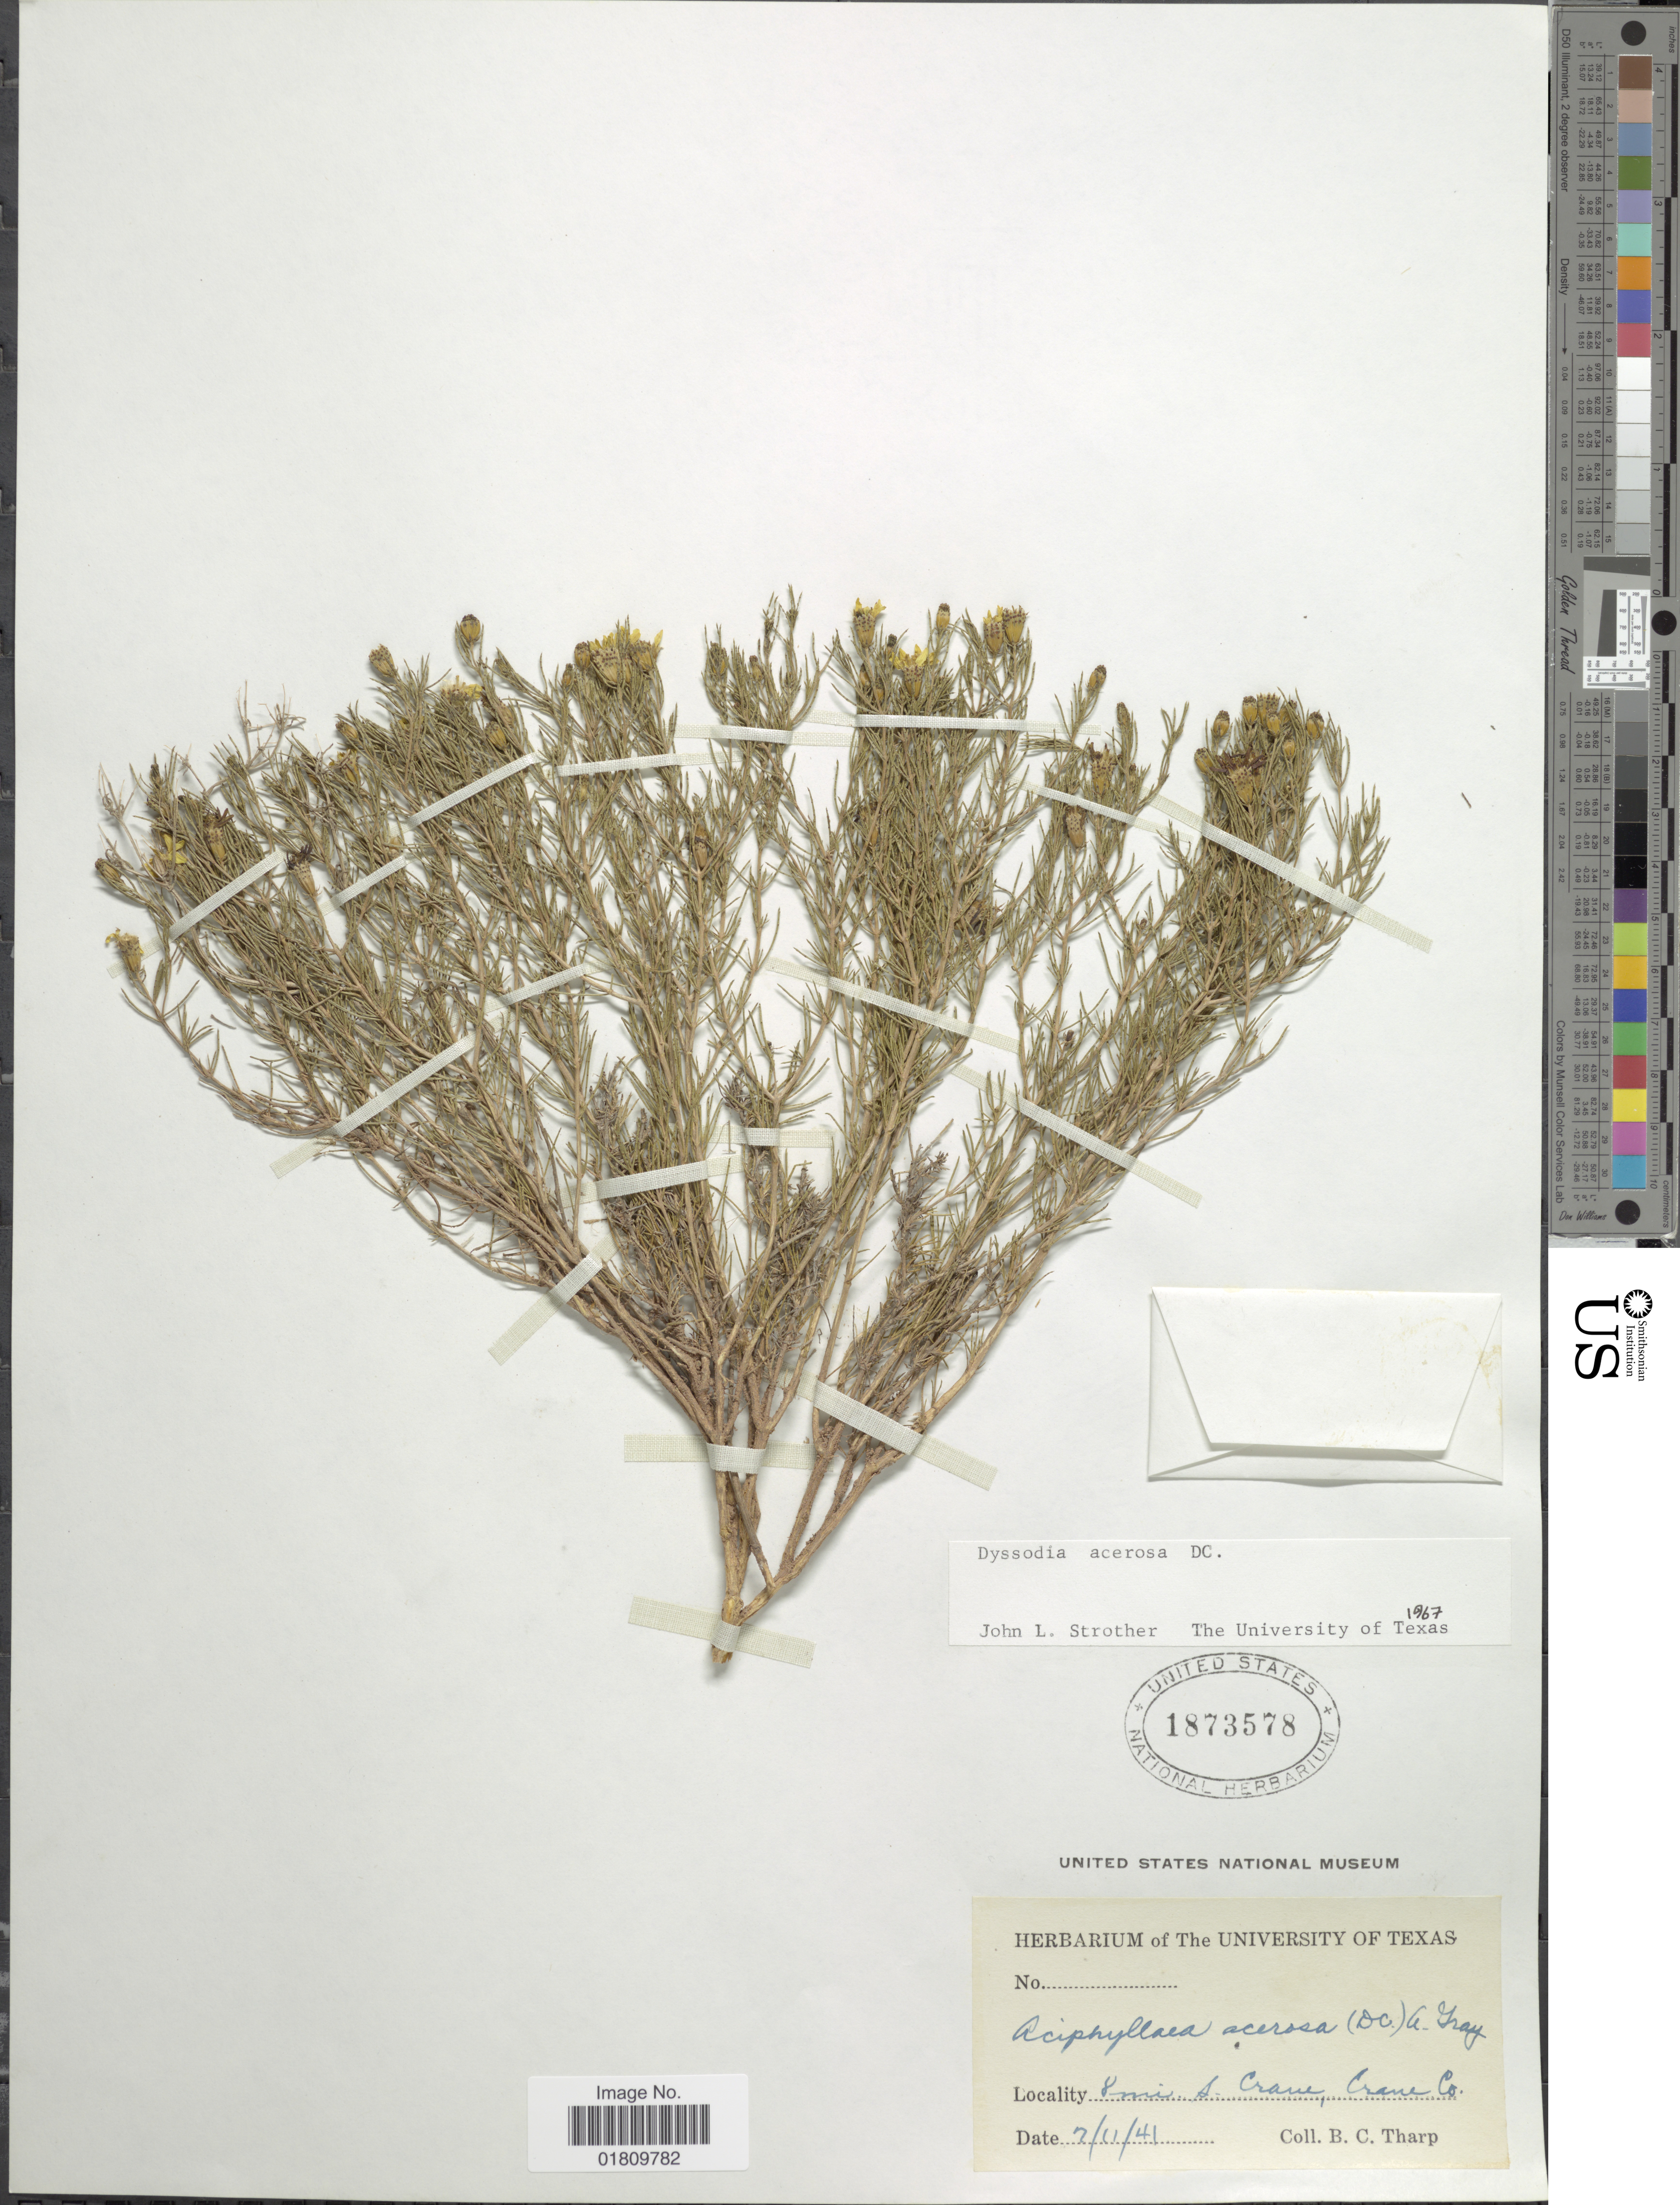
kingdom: Plantae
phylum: Tracheophyta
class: Magnoliopsida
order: Asterales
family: Asteraceae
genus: Thymophylla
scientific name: Thymophylla acerosa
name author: (DC.) Strother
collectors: B. C. Tharp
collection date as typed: Transcribed d/m/y: 11/2/41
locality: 8 mi S Crane, Crane Co.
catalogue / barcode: US 1873578